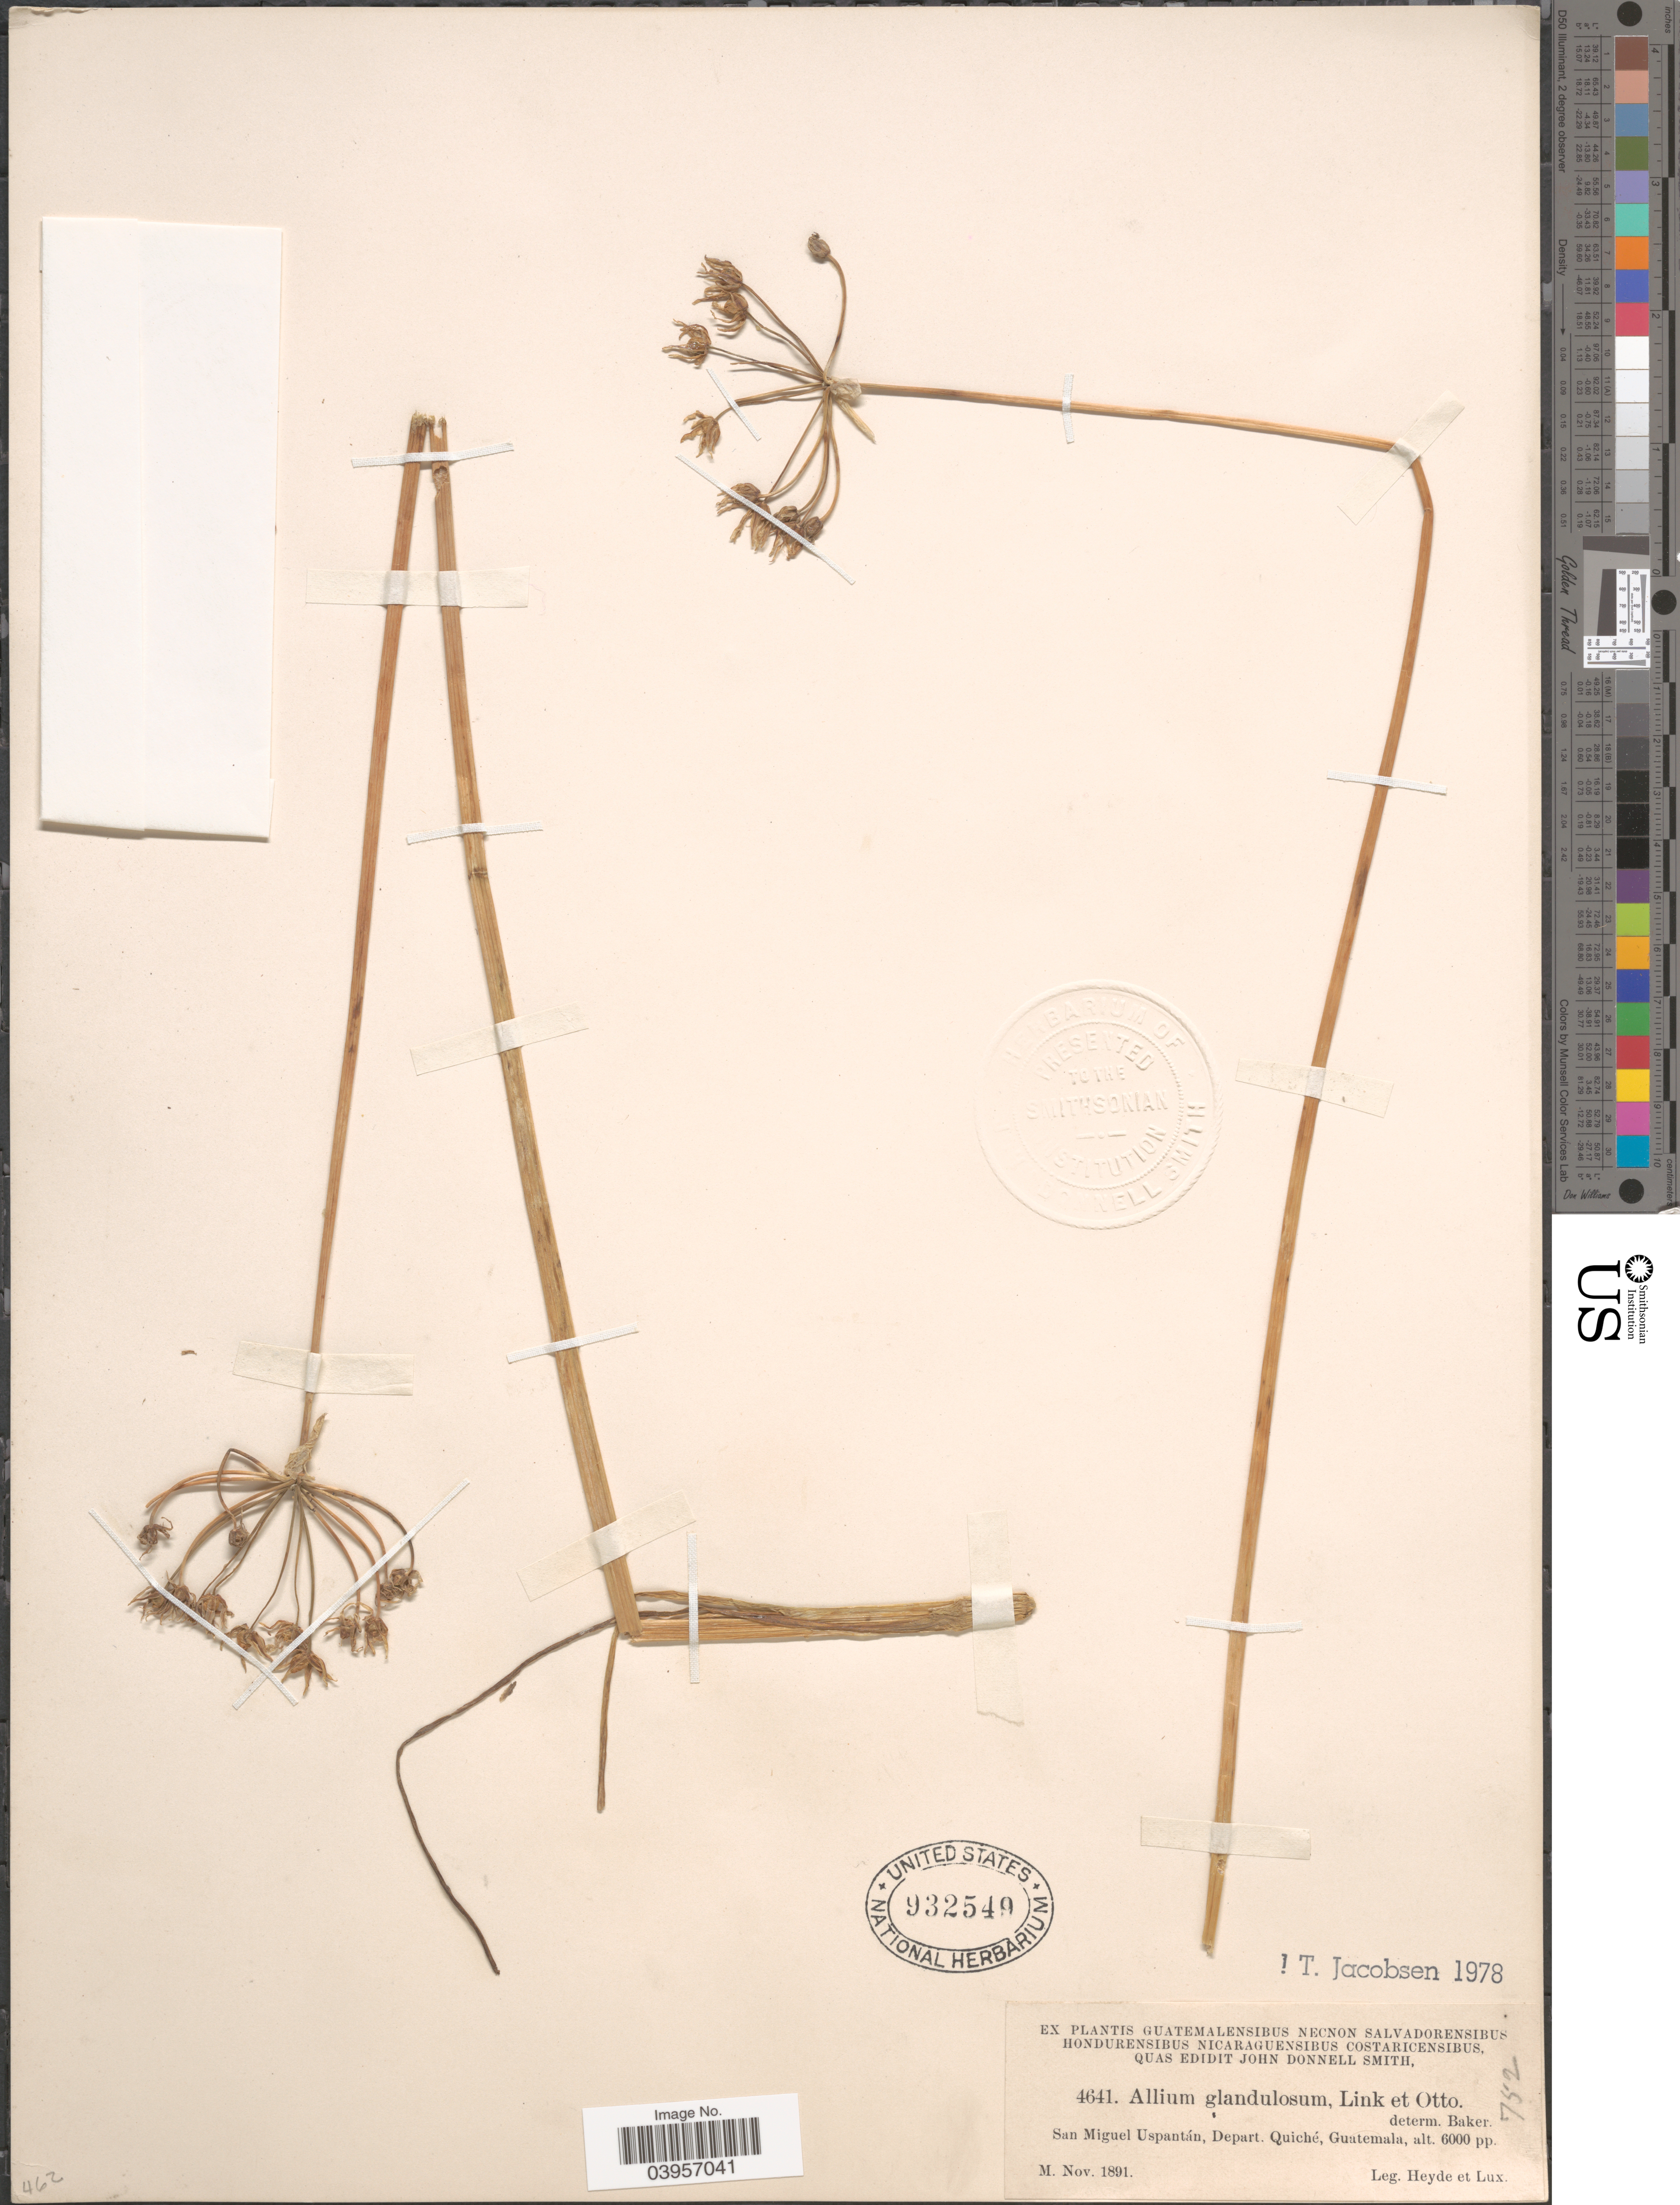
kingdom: Plantae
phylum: Tracheophyta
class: Liliopsida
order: Asparagales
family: Amaryllidaceae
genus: Allium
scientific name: Allium glandulosum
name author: Link & Otto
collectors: Heyde & Lux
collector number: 4641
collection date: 1891-11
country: Guatemala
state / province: El Quiche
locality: San Miguel Uspantán, Depart. Quiché.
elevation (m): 1829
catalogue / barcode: US 932549